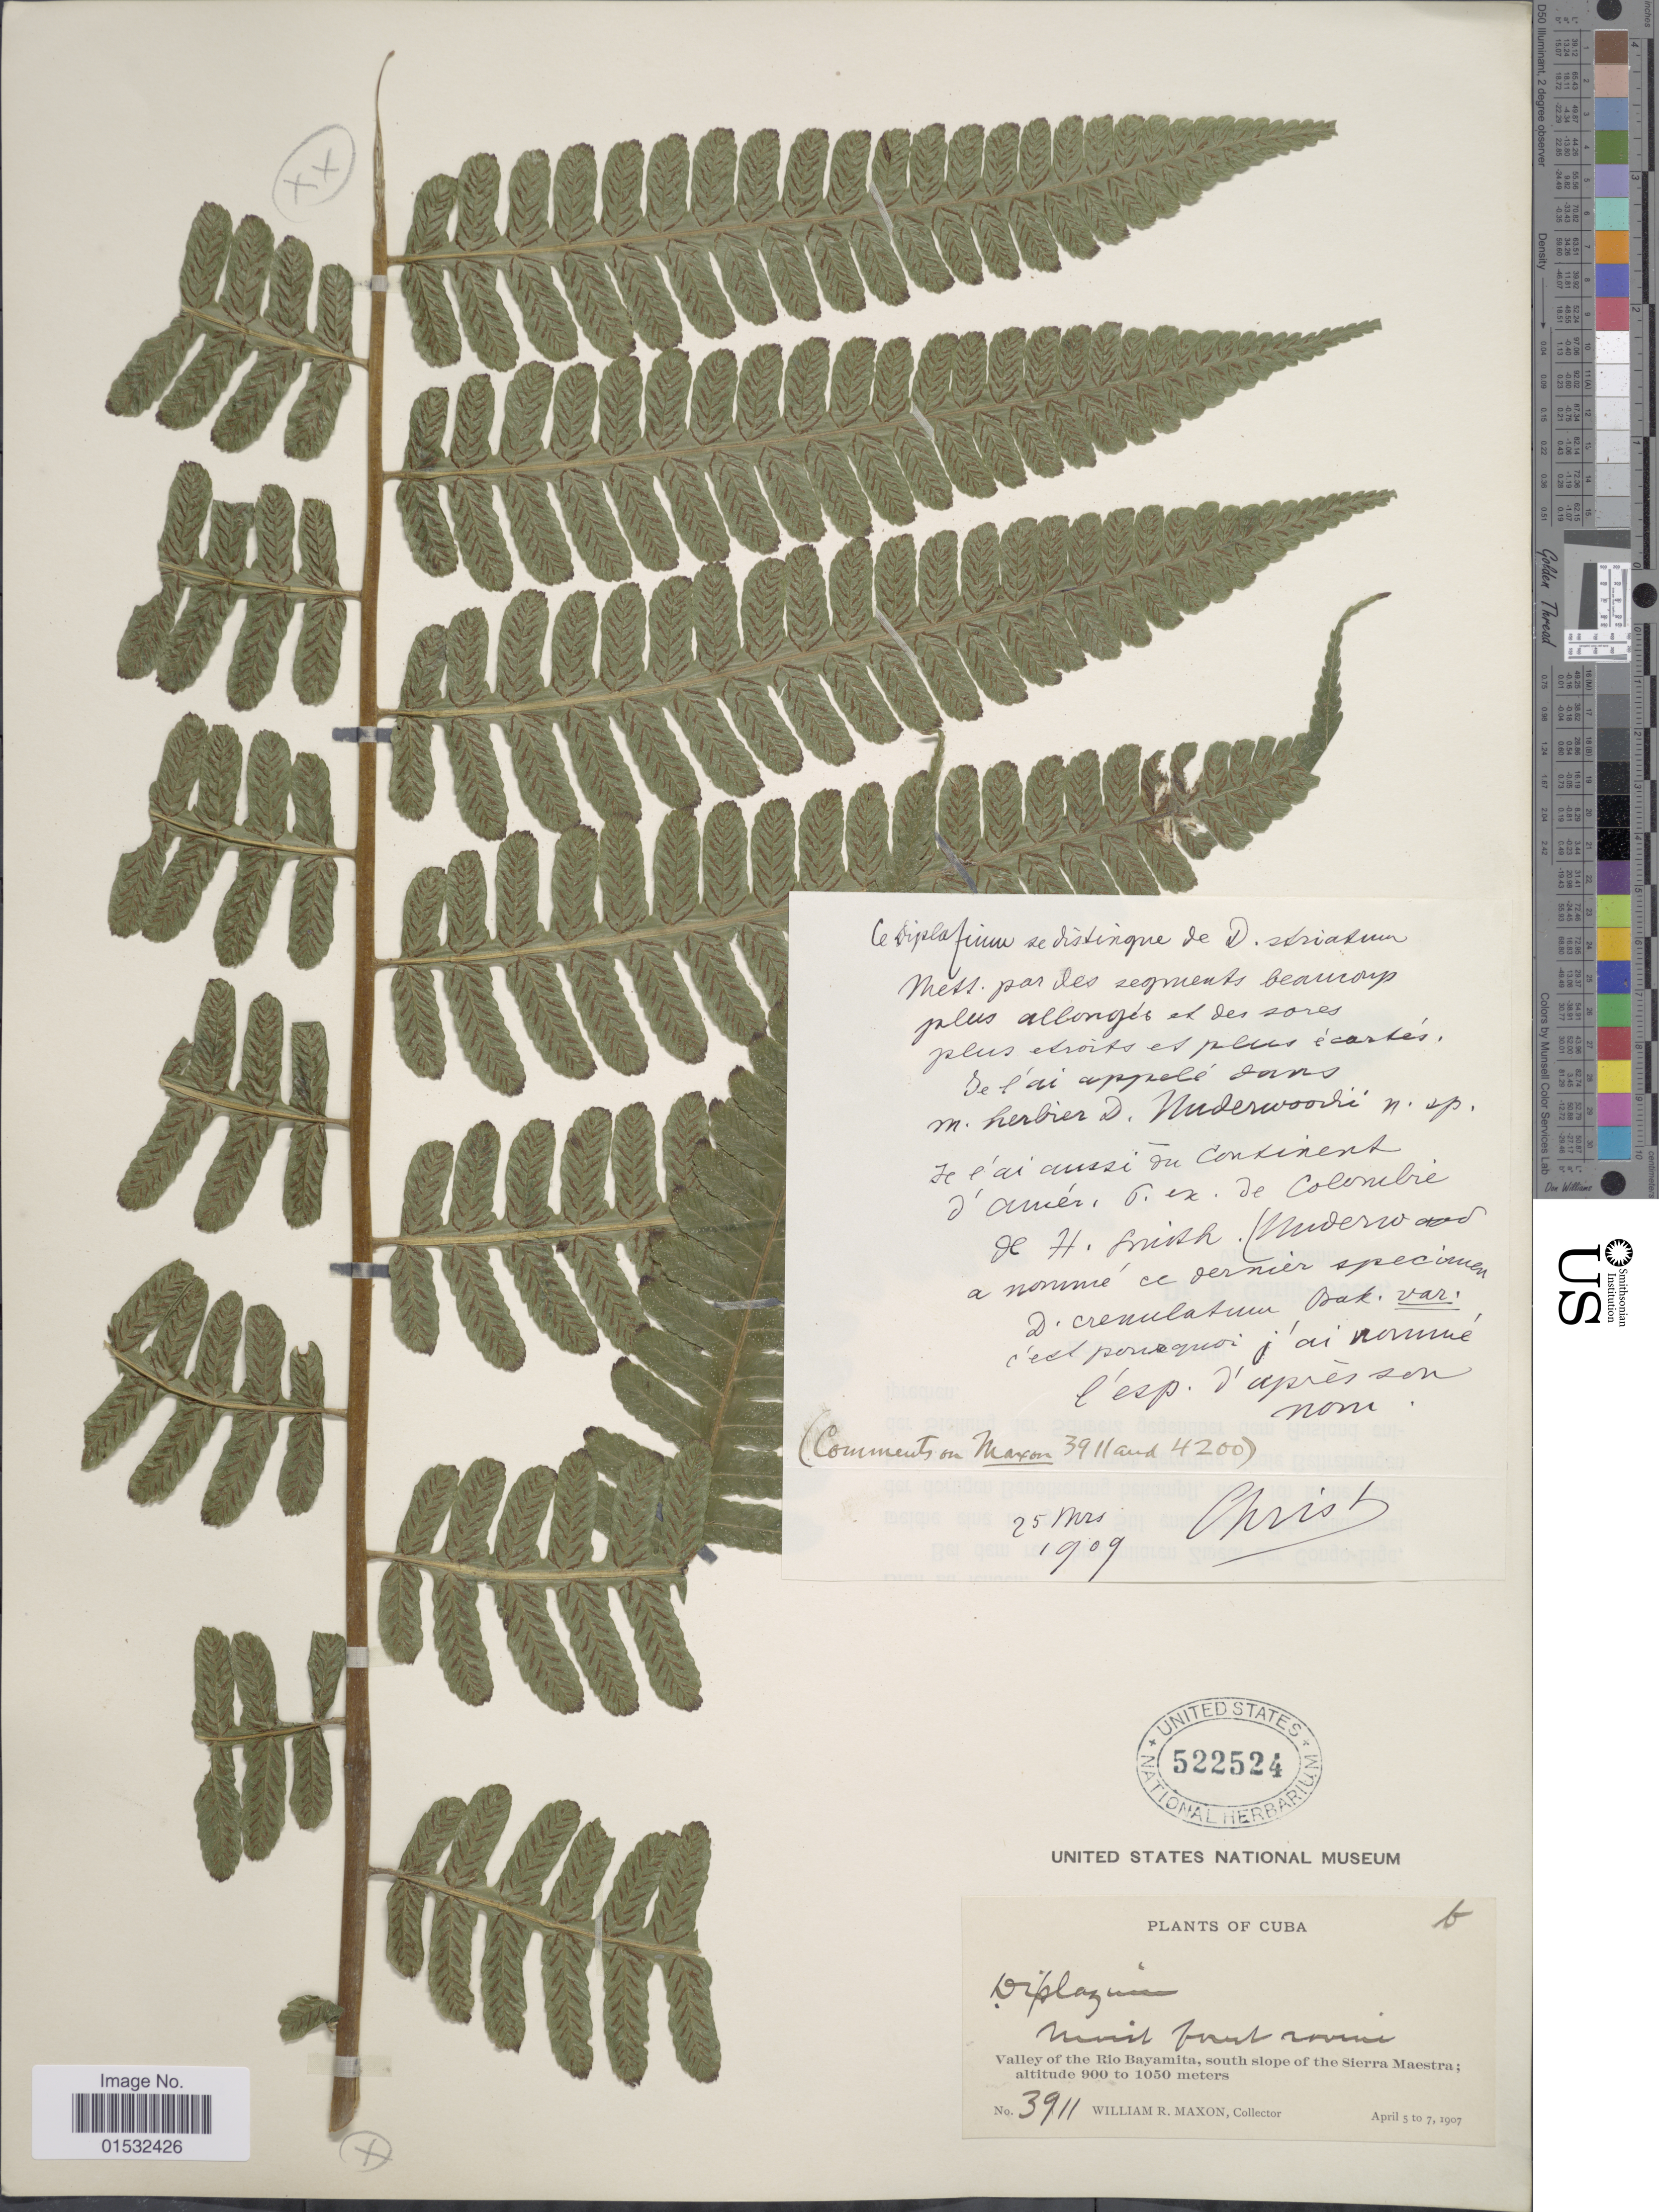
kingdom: Plantae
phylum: Tracheophyta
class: Polypodiopsida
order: Polypodiales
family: Athyriaceae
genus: Diplazium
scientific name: Diplazium striatum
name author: (L.) C. Presl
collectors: W. R. Maxon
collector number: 3911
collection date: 1907-04-05/1907-04-07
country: Cuba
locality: Valley of the Rio Bayamita, south slope of the Sierra Maestra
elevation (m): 900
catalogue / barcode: US 522524